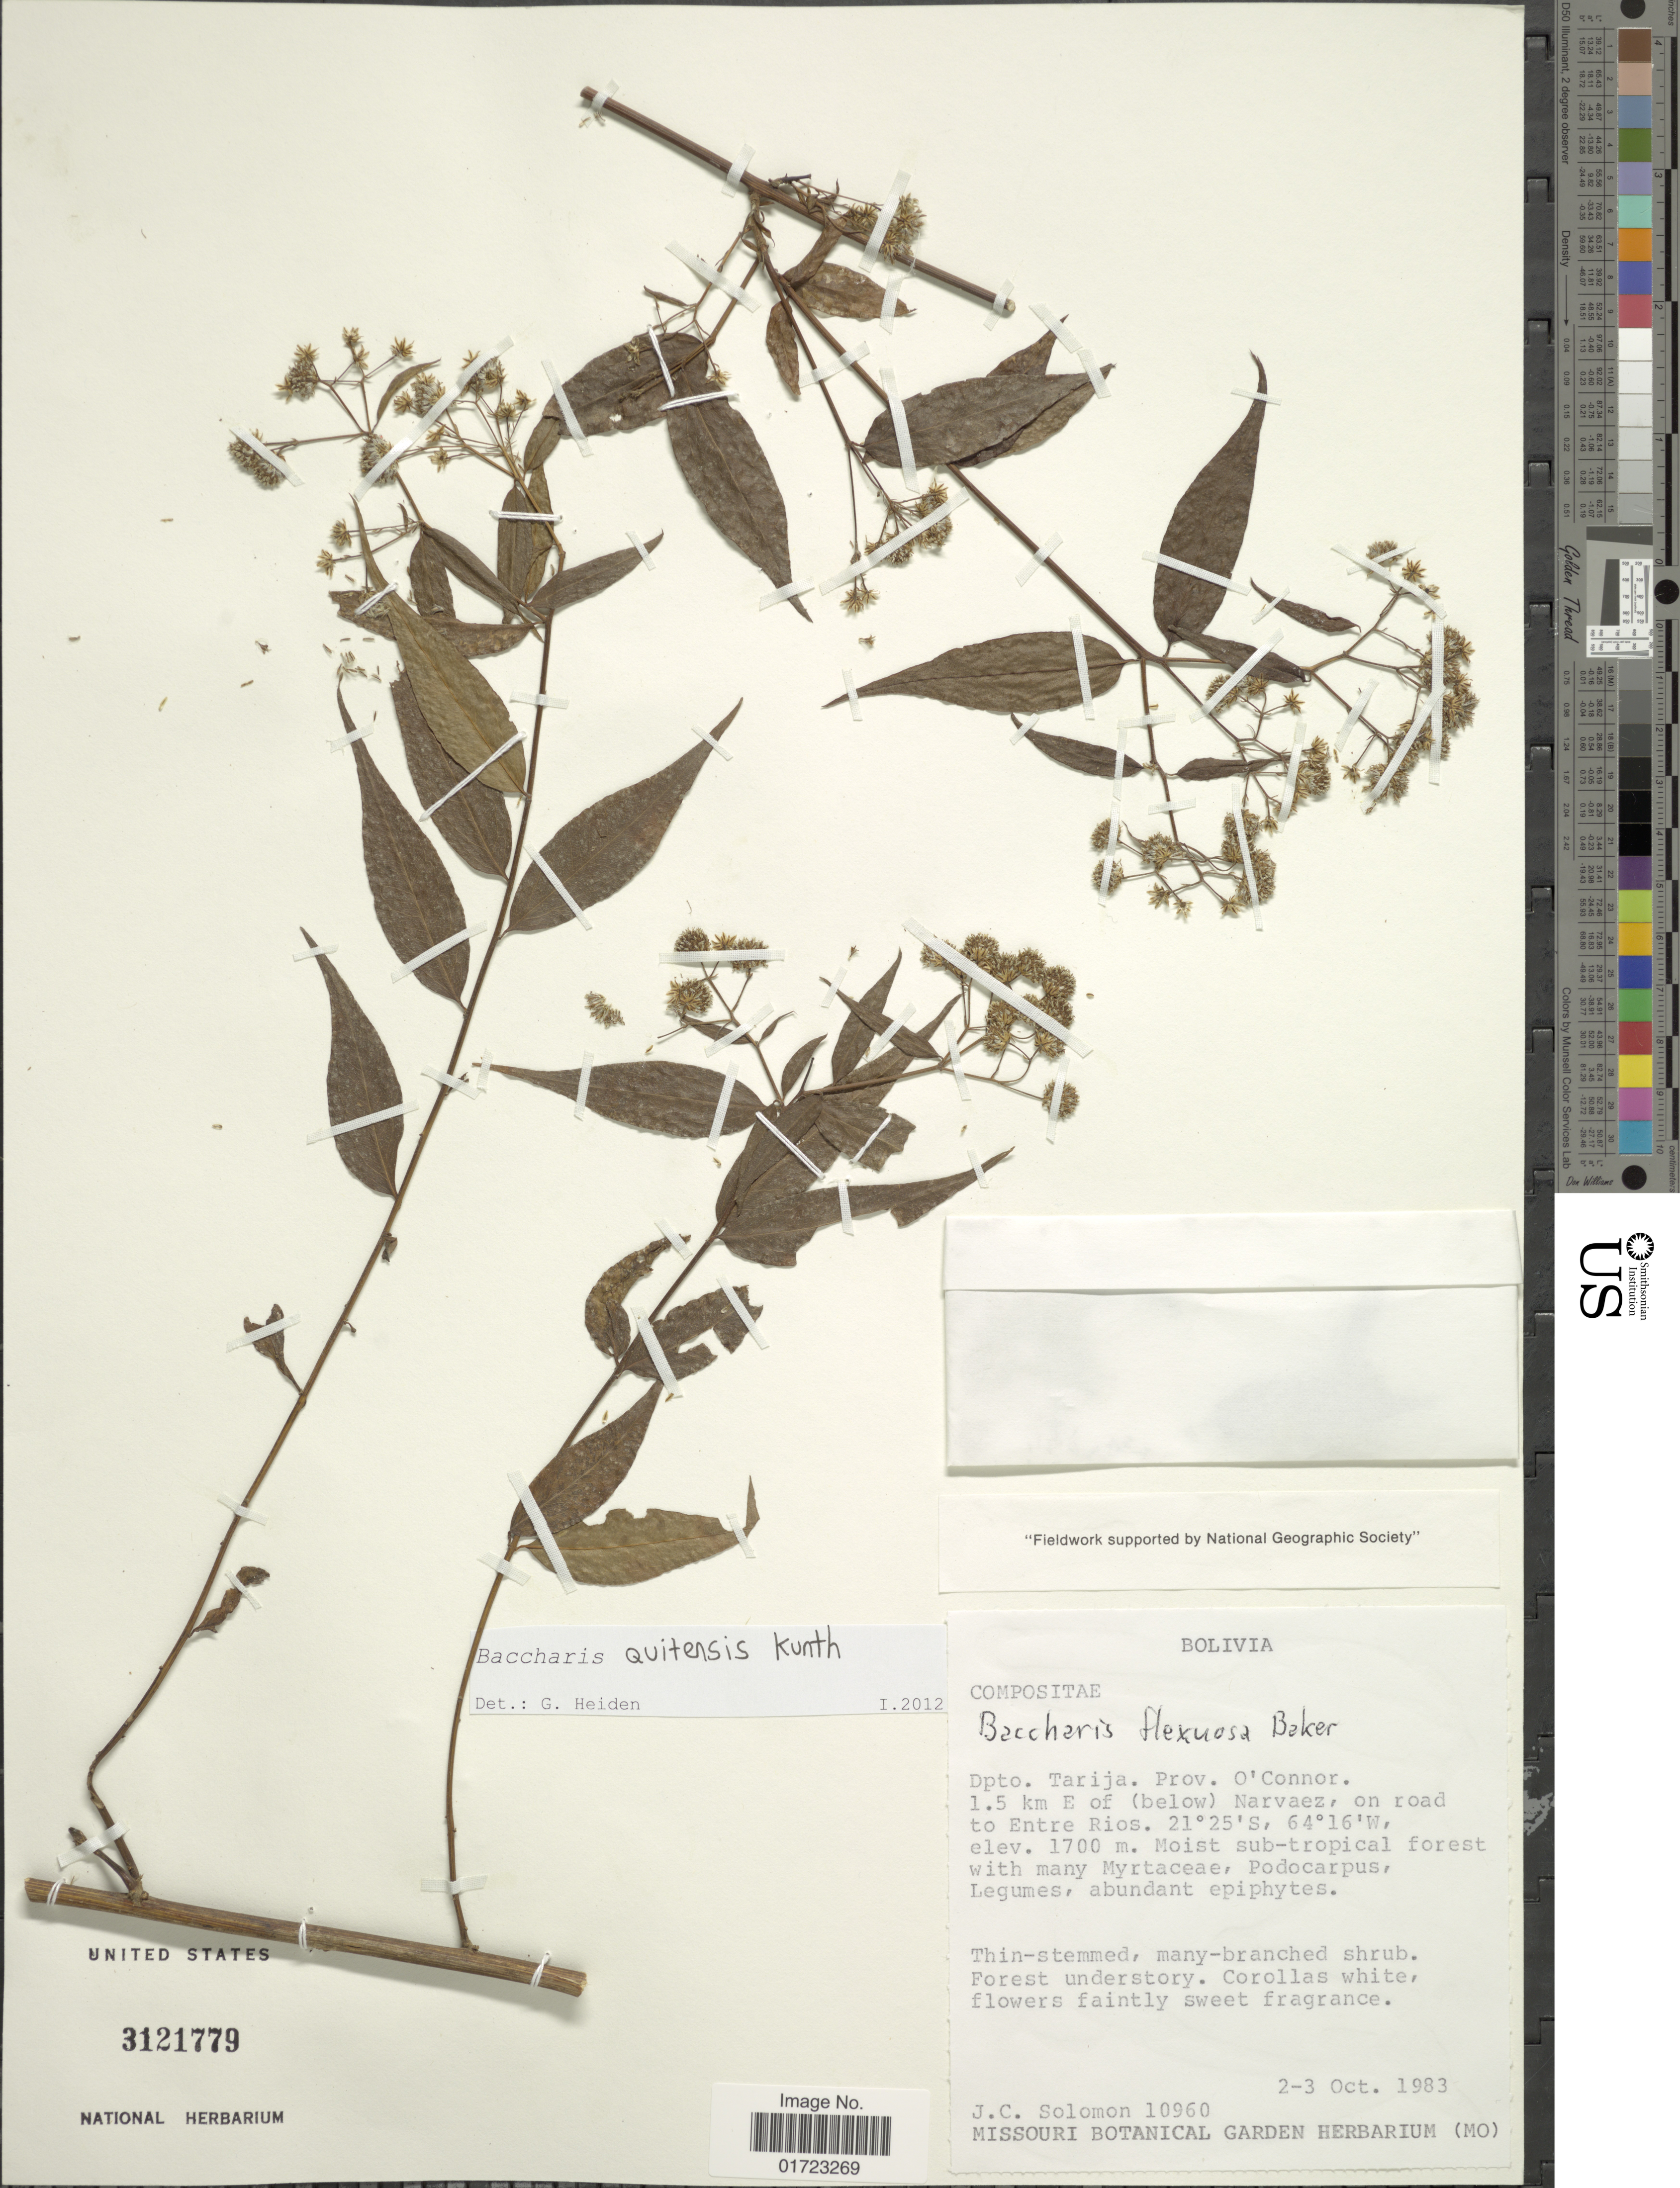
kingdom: Plantae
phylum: Tracheophyta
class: Magnoliopsida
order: Asterales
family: Asteraceae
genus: Baccharis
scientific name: Baccharis quitensis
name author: Kunth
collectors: J. C. Solomon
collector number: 10960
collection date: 1983-10-02/1983-10-03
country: Bolivia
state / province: Tarija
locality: Dpto. Tarija. Prov. O'Connor. 1.5 km E of (below) Narvaez, on road to Entre Rios.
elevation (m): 1700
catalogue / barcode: US 3121779